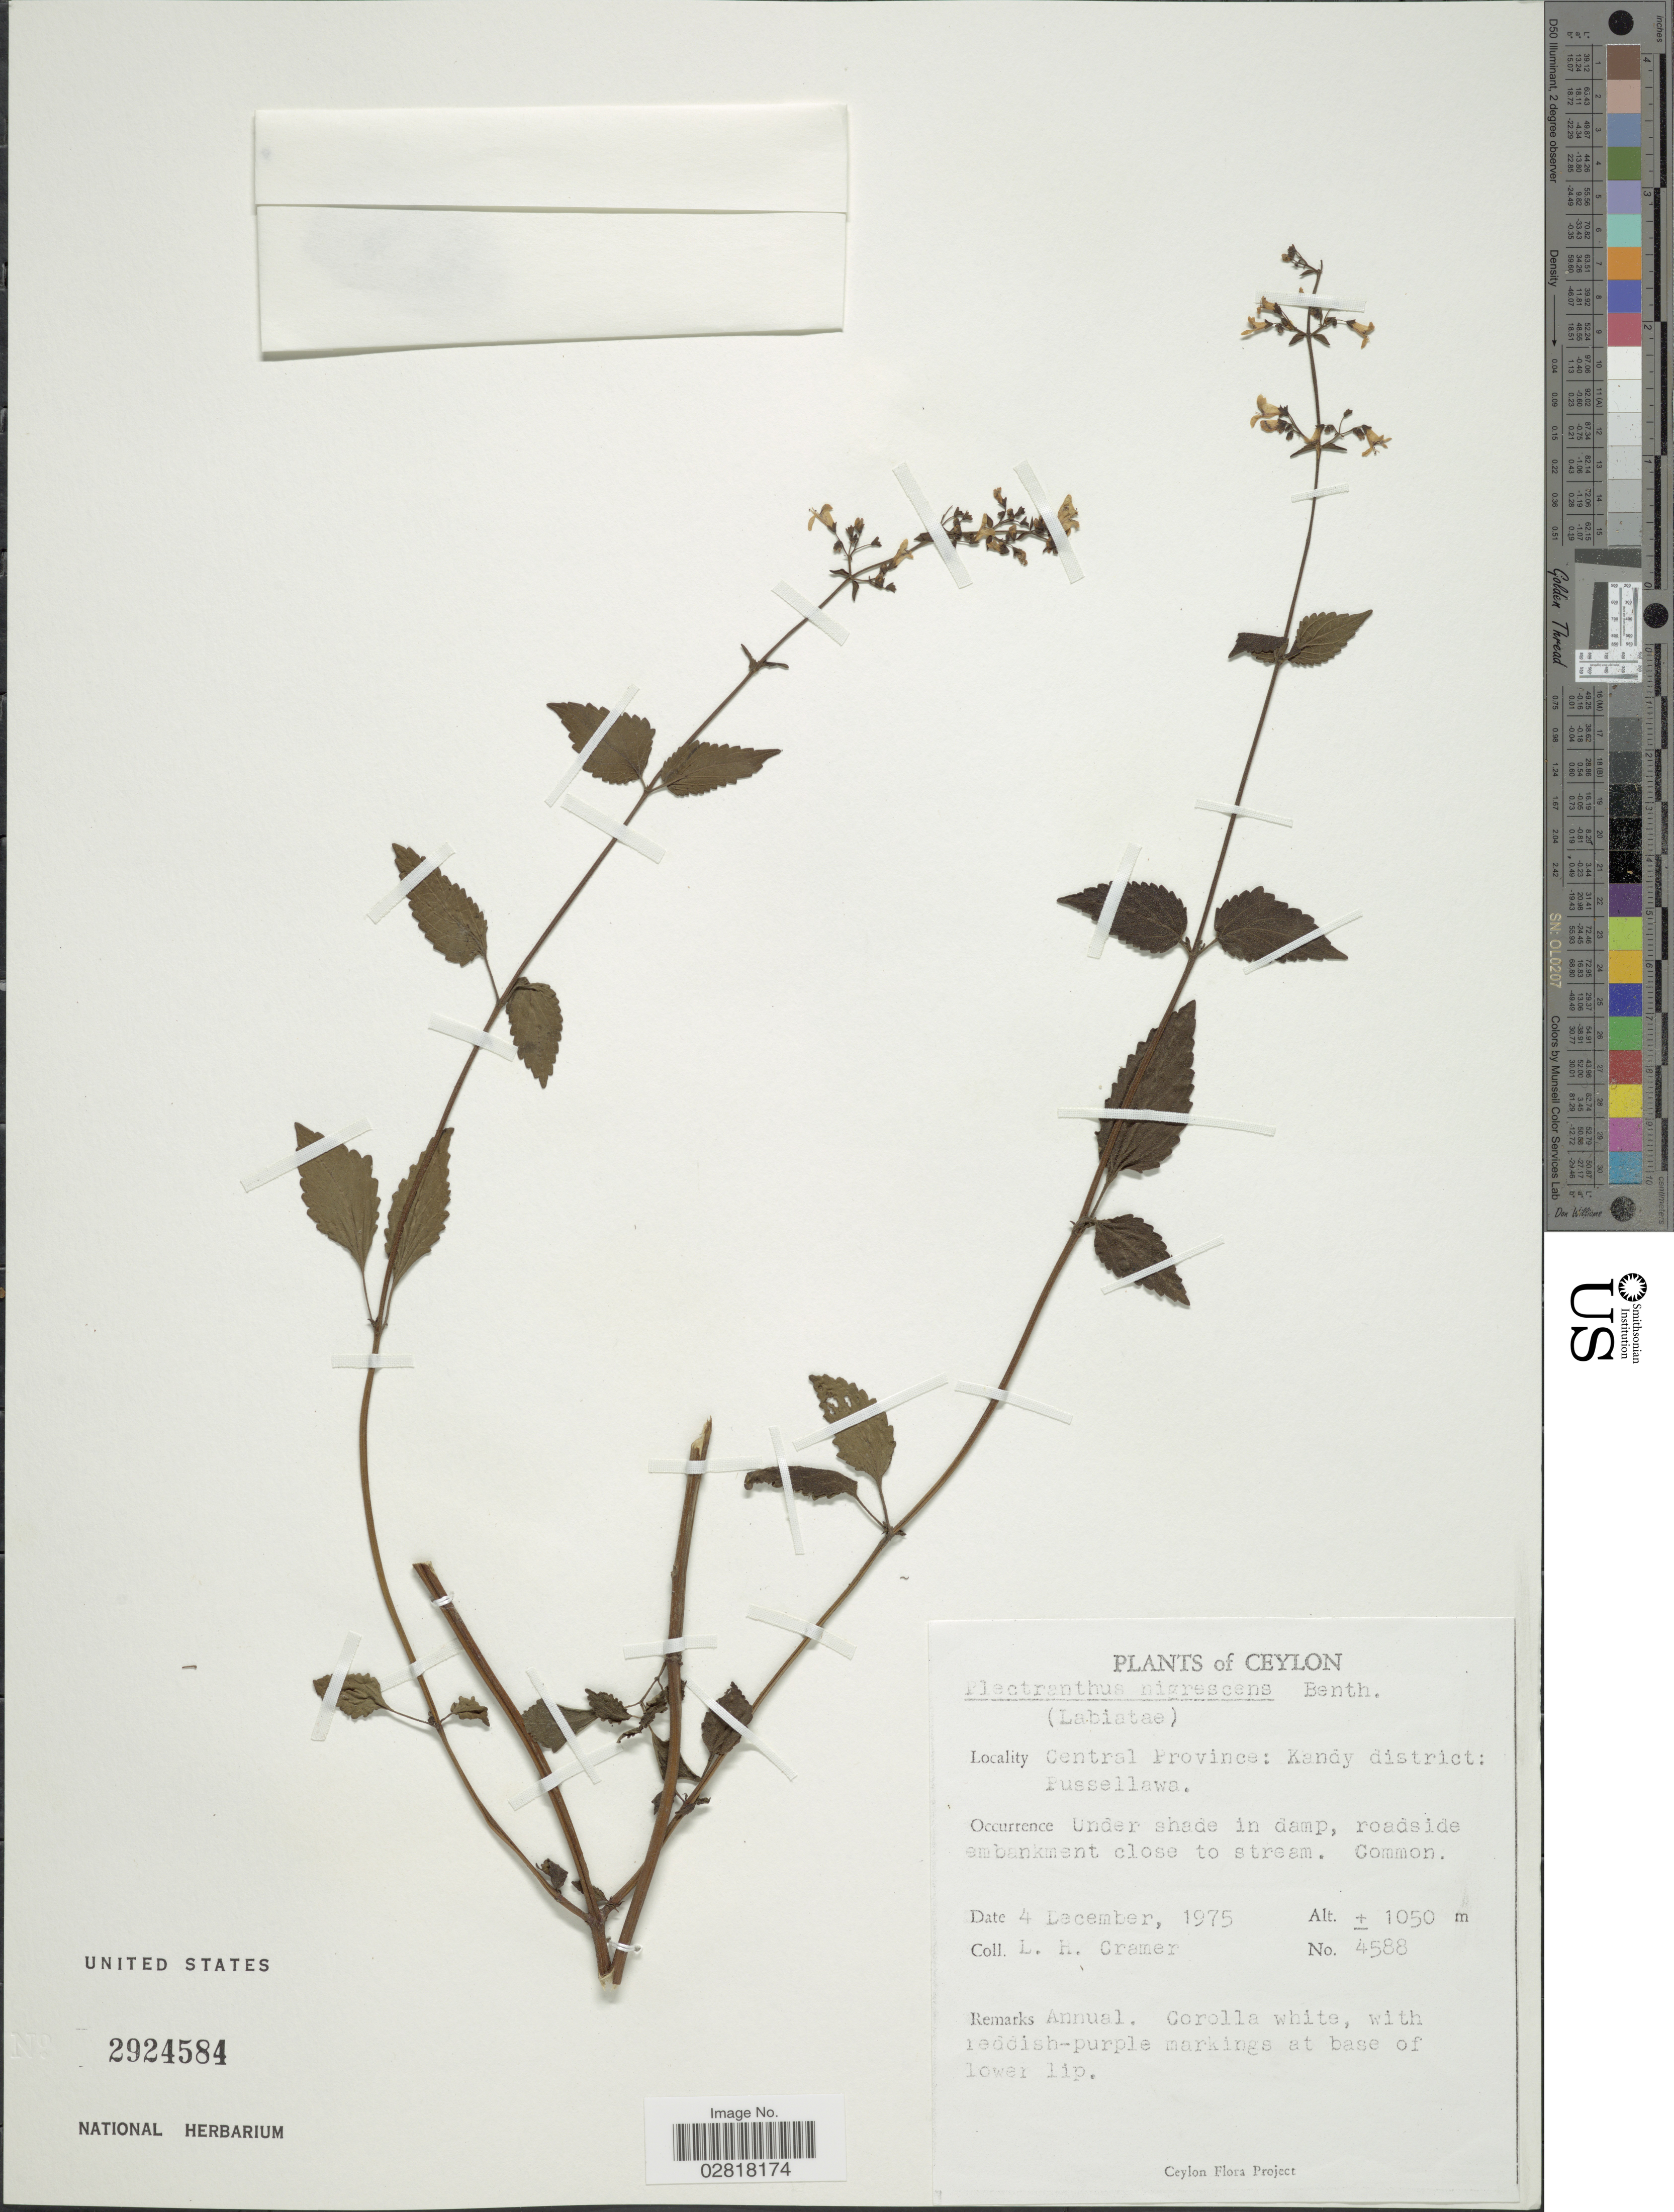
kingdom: Plantae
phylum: Tracheophyta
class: Magnoliopsida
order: Lamiales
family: Lamiaceae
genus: Plectranthus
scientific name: Plectranthus nigrescens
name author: Benth.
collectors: L. H. Cramer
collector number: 4588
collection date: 1975-12-04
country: Sri Lanka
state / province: Central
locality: Ceylon, Kandy district: Pussellawa.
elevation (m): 1050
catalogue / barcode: US 2924584